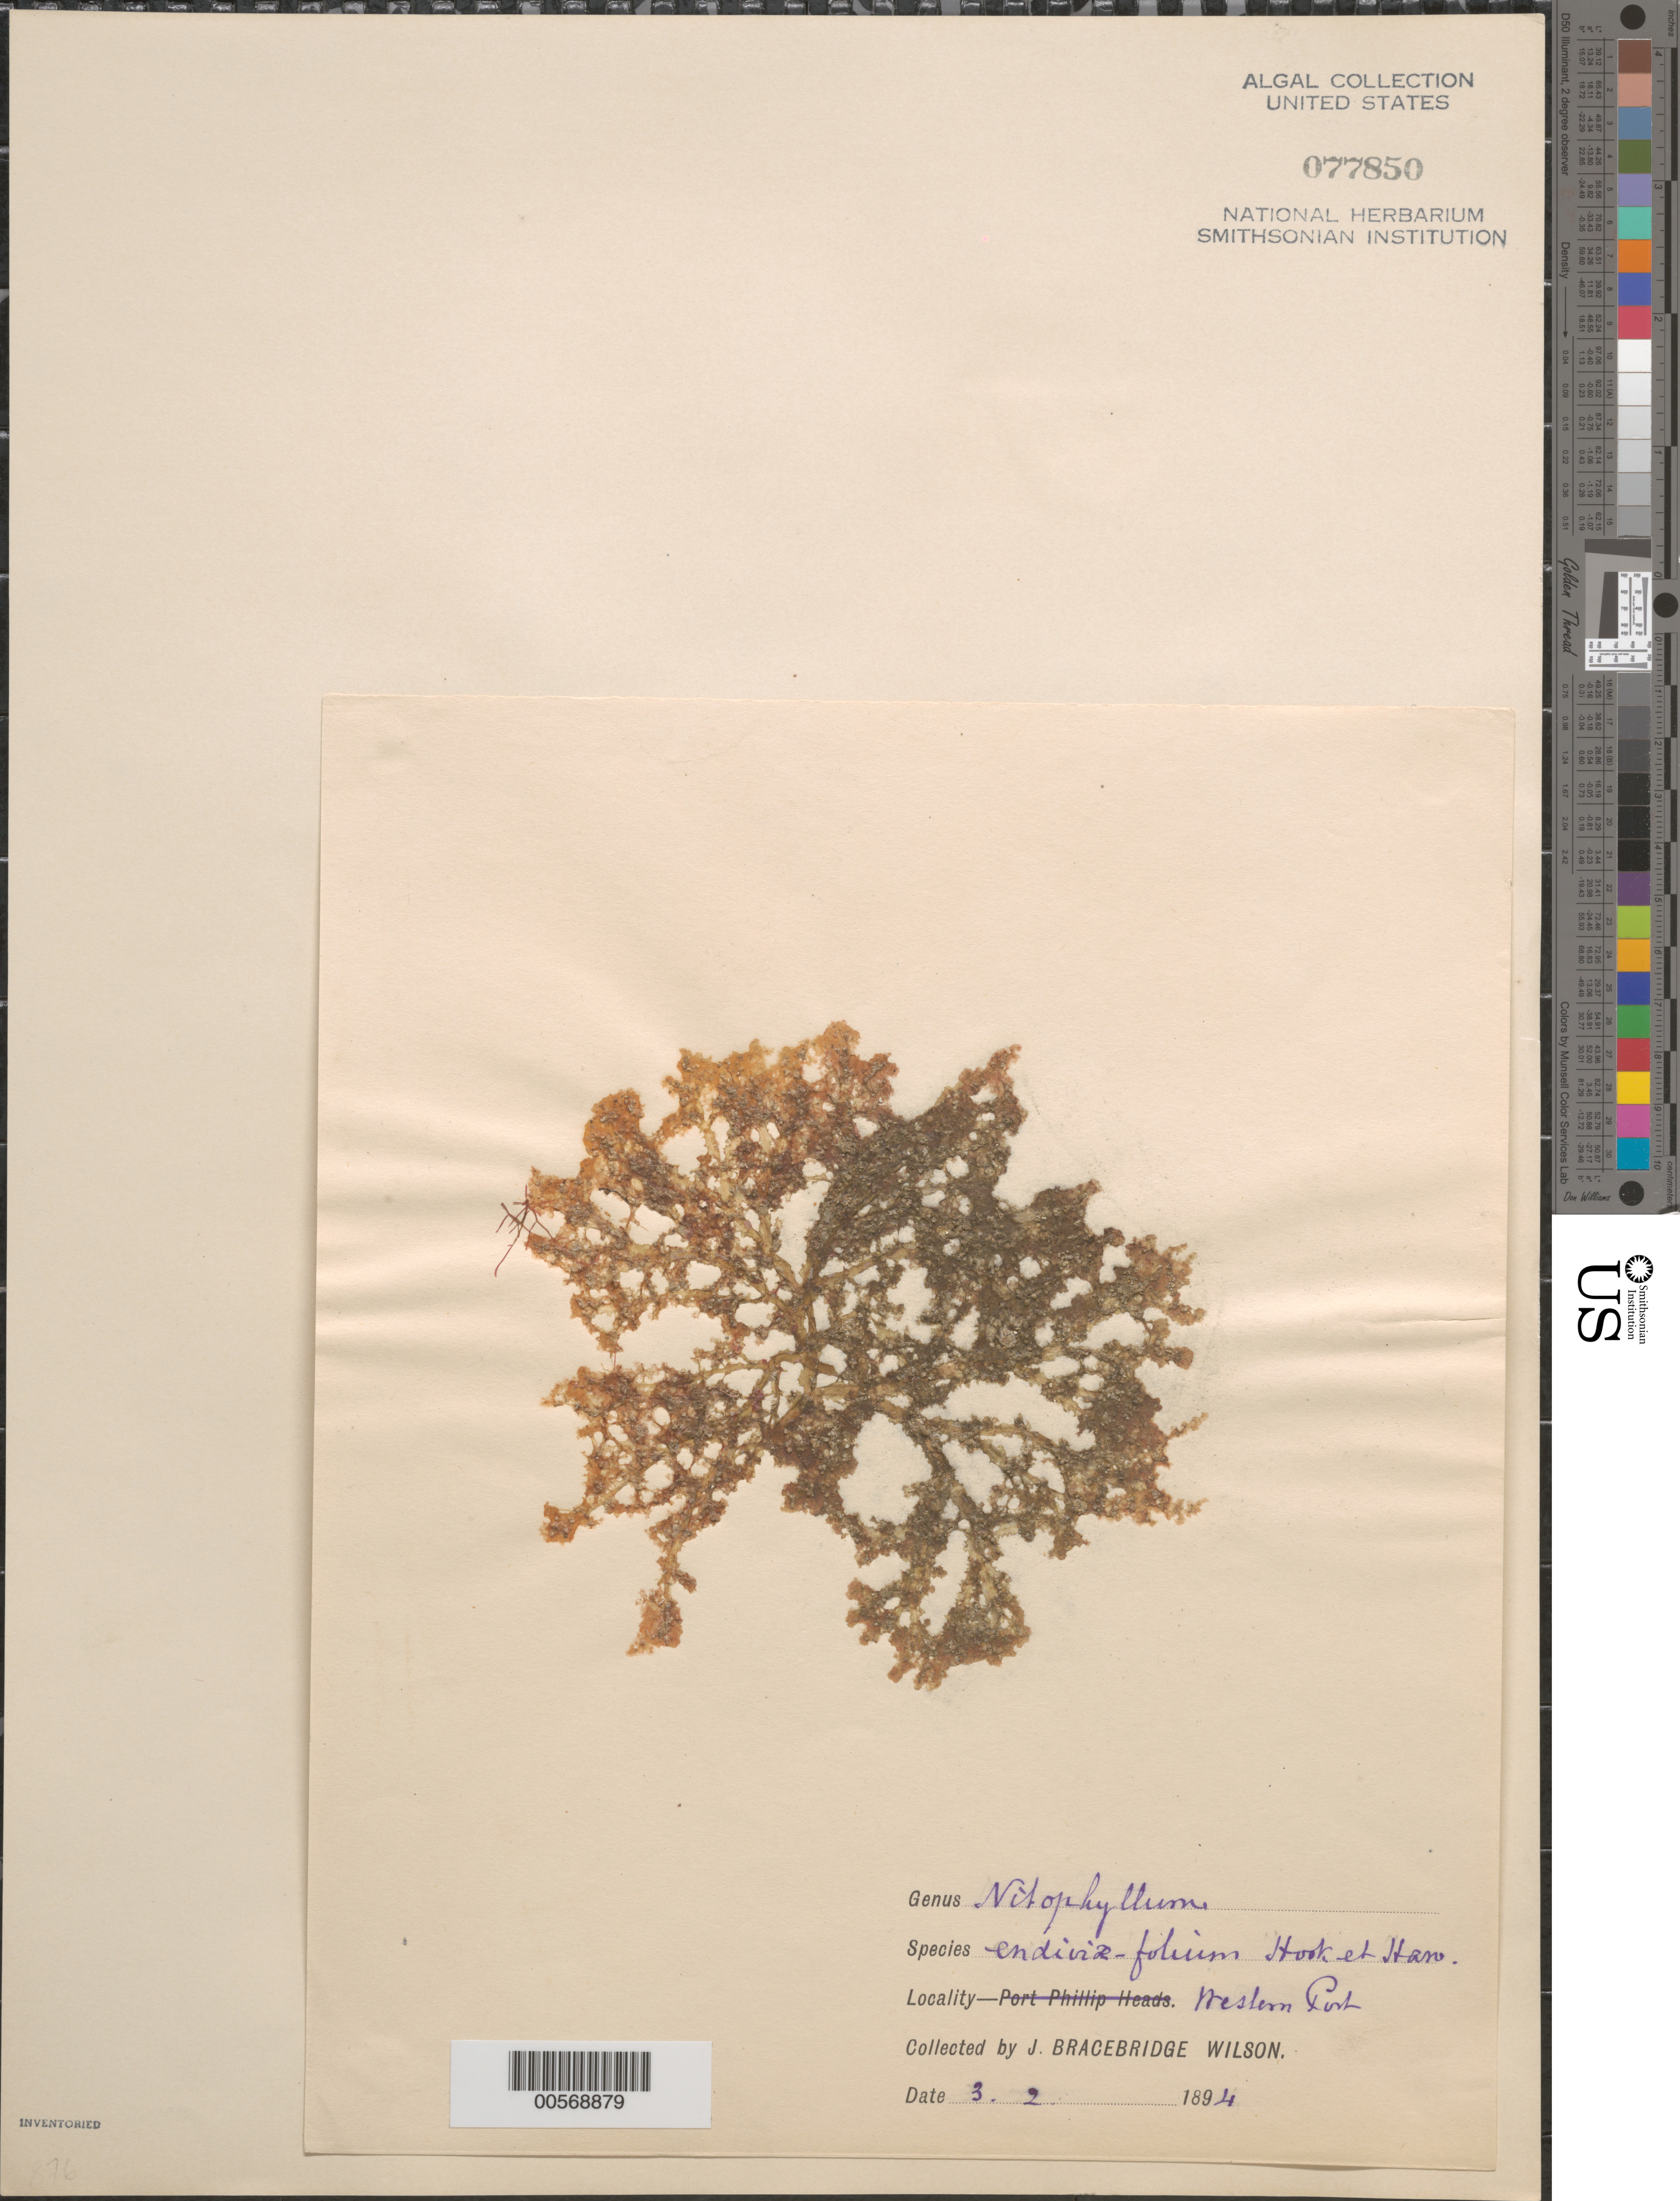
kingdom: Plantae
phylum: Rhodophyta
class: Florideophyceae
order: Ceramiales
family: Delesseriaceae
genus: Hymenena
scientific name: Hymenena endiviaefolia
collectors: J. B. Wilson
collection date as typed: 03 Feb 1894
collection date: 1894-02-03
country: Australia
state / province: Victoria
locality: Western Port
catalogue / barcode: US 77850